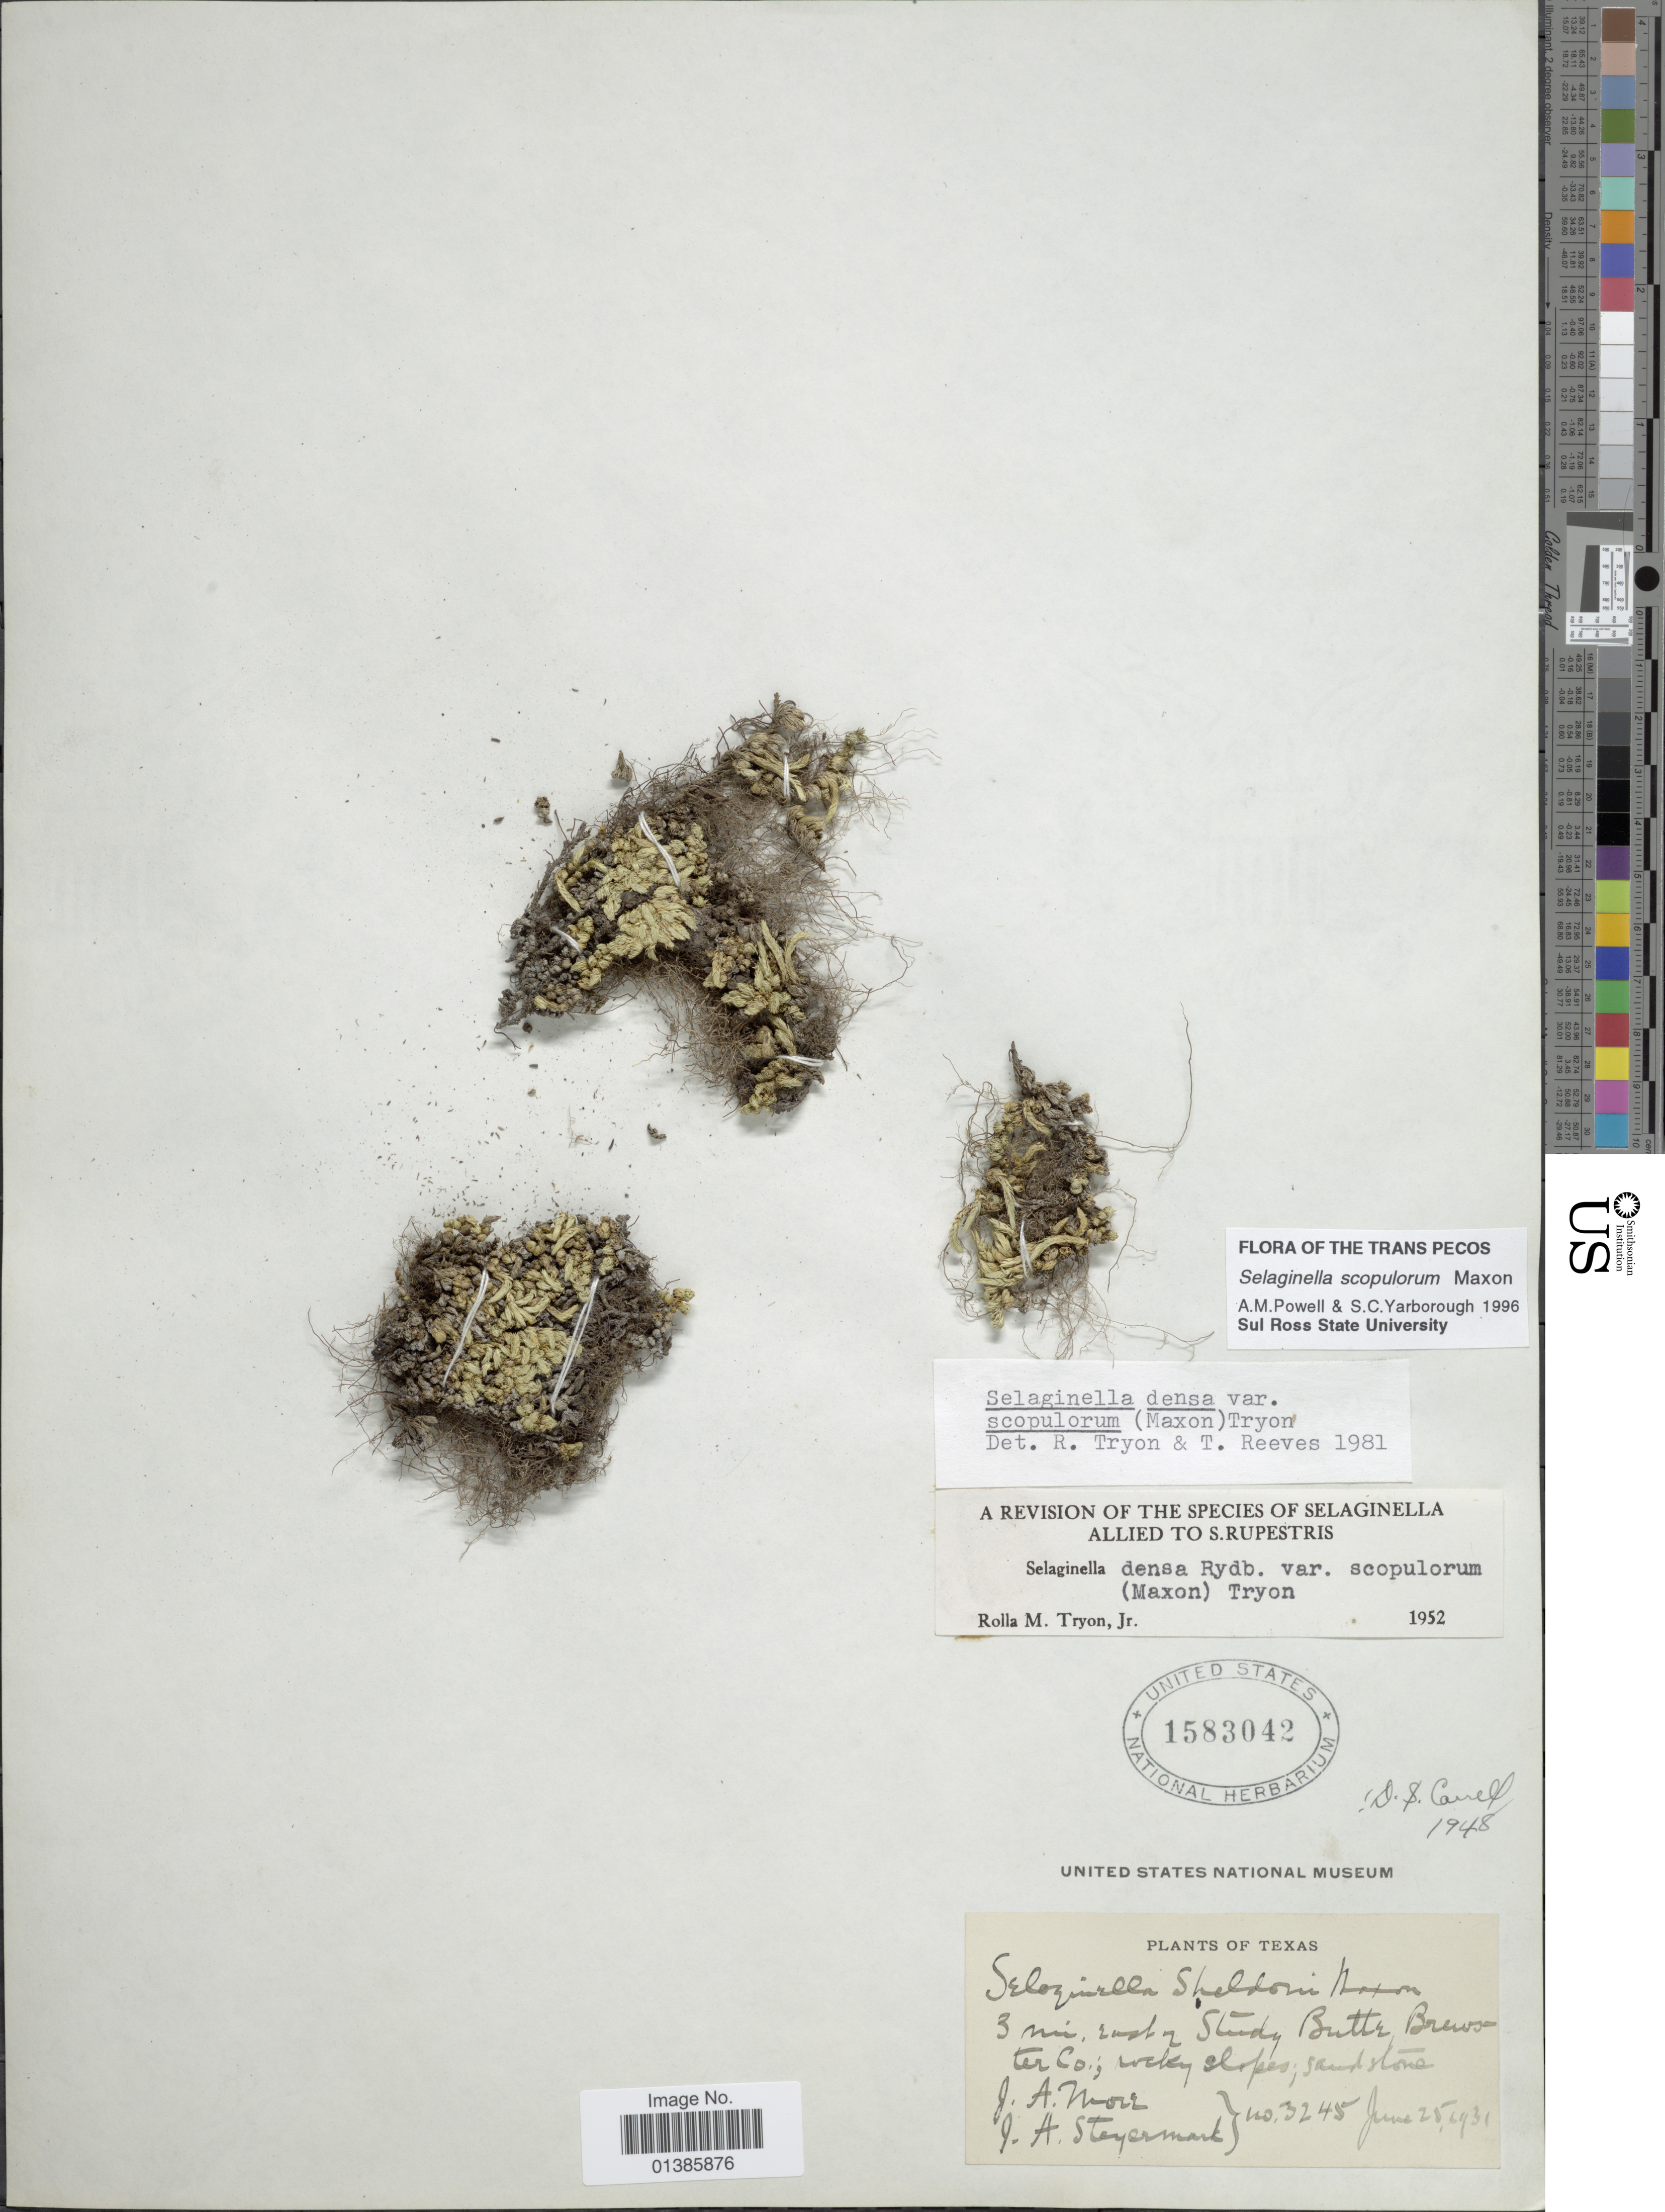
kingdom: Plantae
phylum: Tracheophyta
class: Lycopodiopsida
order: Selaginellales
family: Selaginellaceae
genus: Selaginella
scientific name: Selaginella densa var. scopulorum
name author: (Maxon) R.M. Tryon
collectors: J. More & J. Steyermark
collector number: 3245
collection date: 1931-06-25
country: United States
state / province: Texas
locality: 3 mi. east of Study Butte Brewster Co.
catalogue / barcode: US 1583042